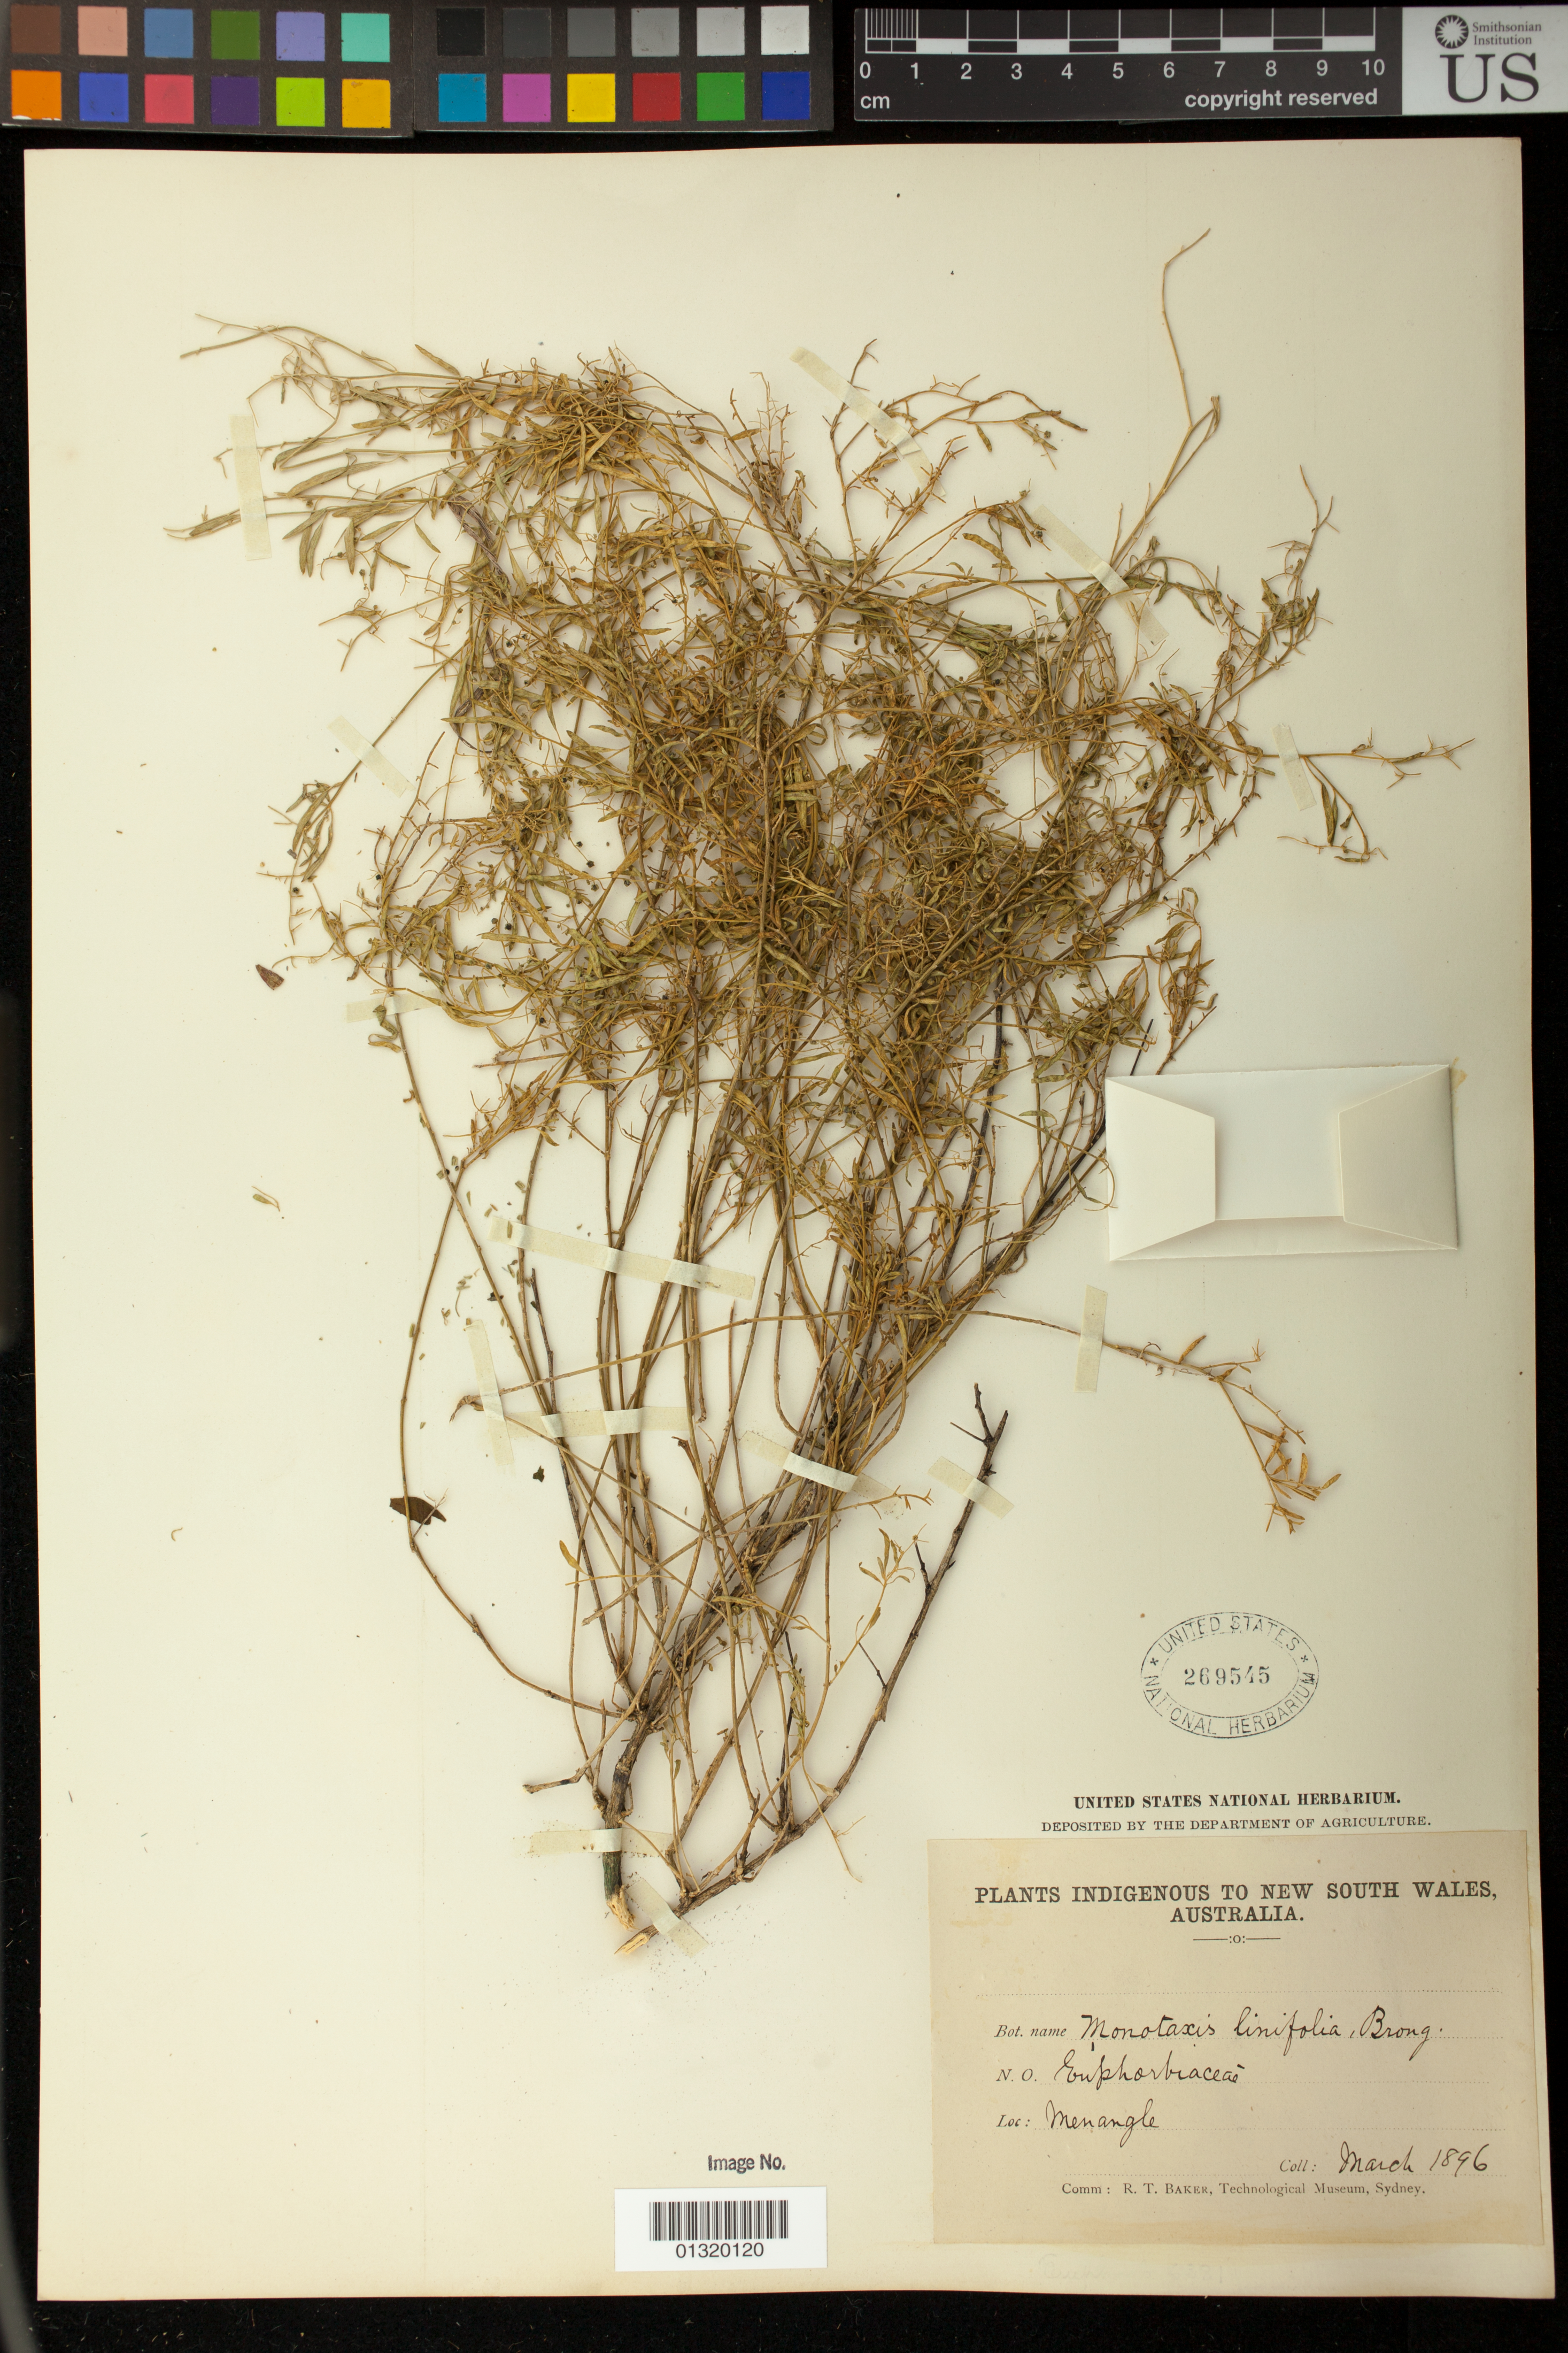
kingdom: Plantae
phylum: Tracheophyta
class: Magnoliopsida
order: Malpighiales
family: Euphorbiaceae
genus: Monotaxis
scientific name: Monotaxis linifolia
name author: Brongn.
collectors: R. T. Baker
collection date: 1896-03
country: Australia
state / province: New South Wales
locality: Menangle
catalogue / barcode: US 269545